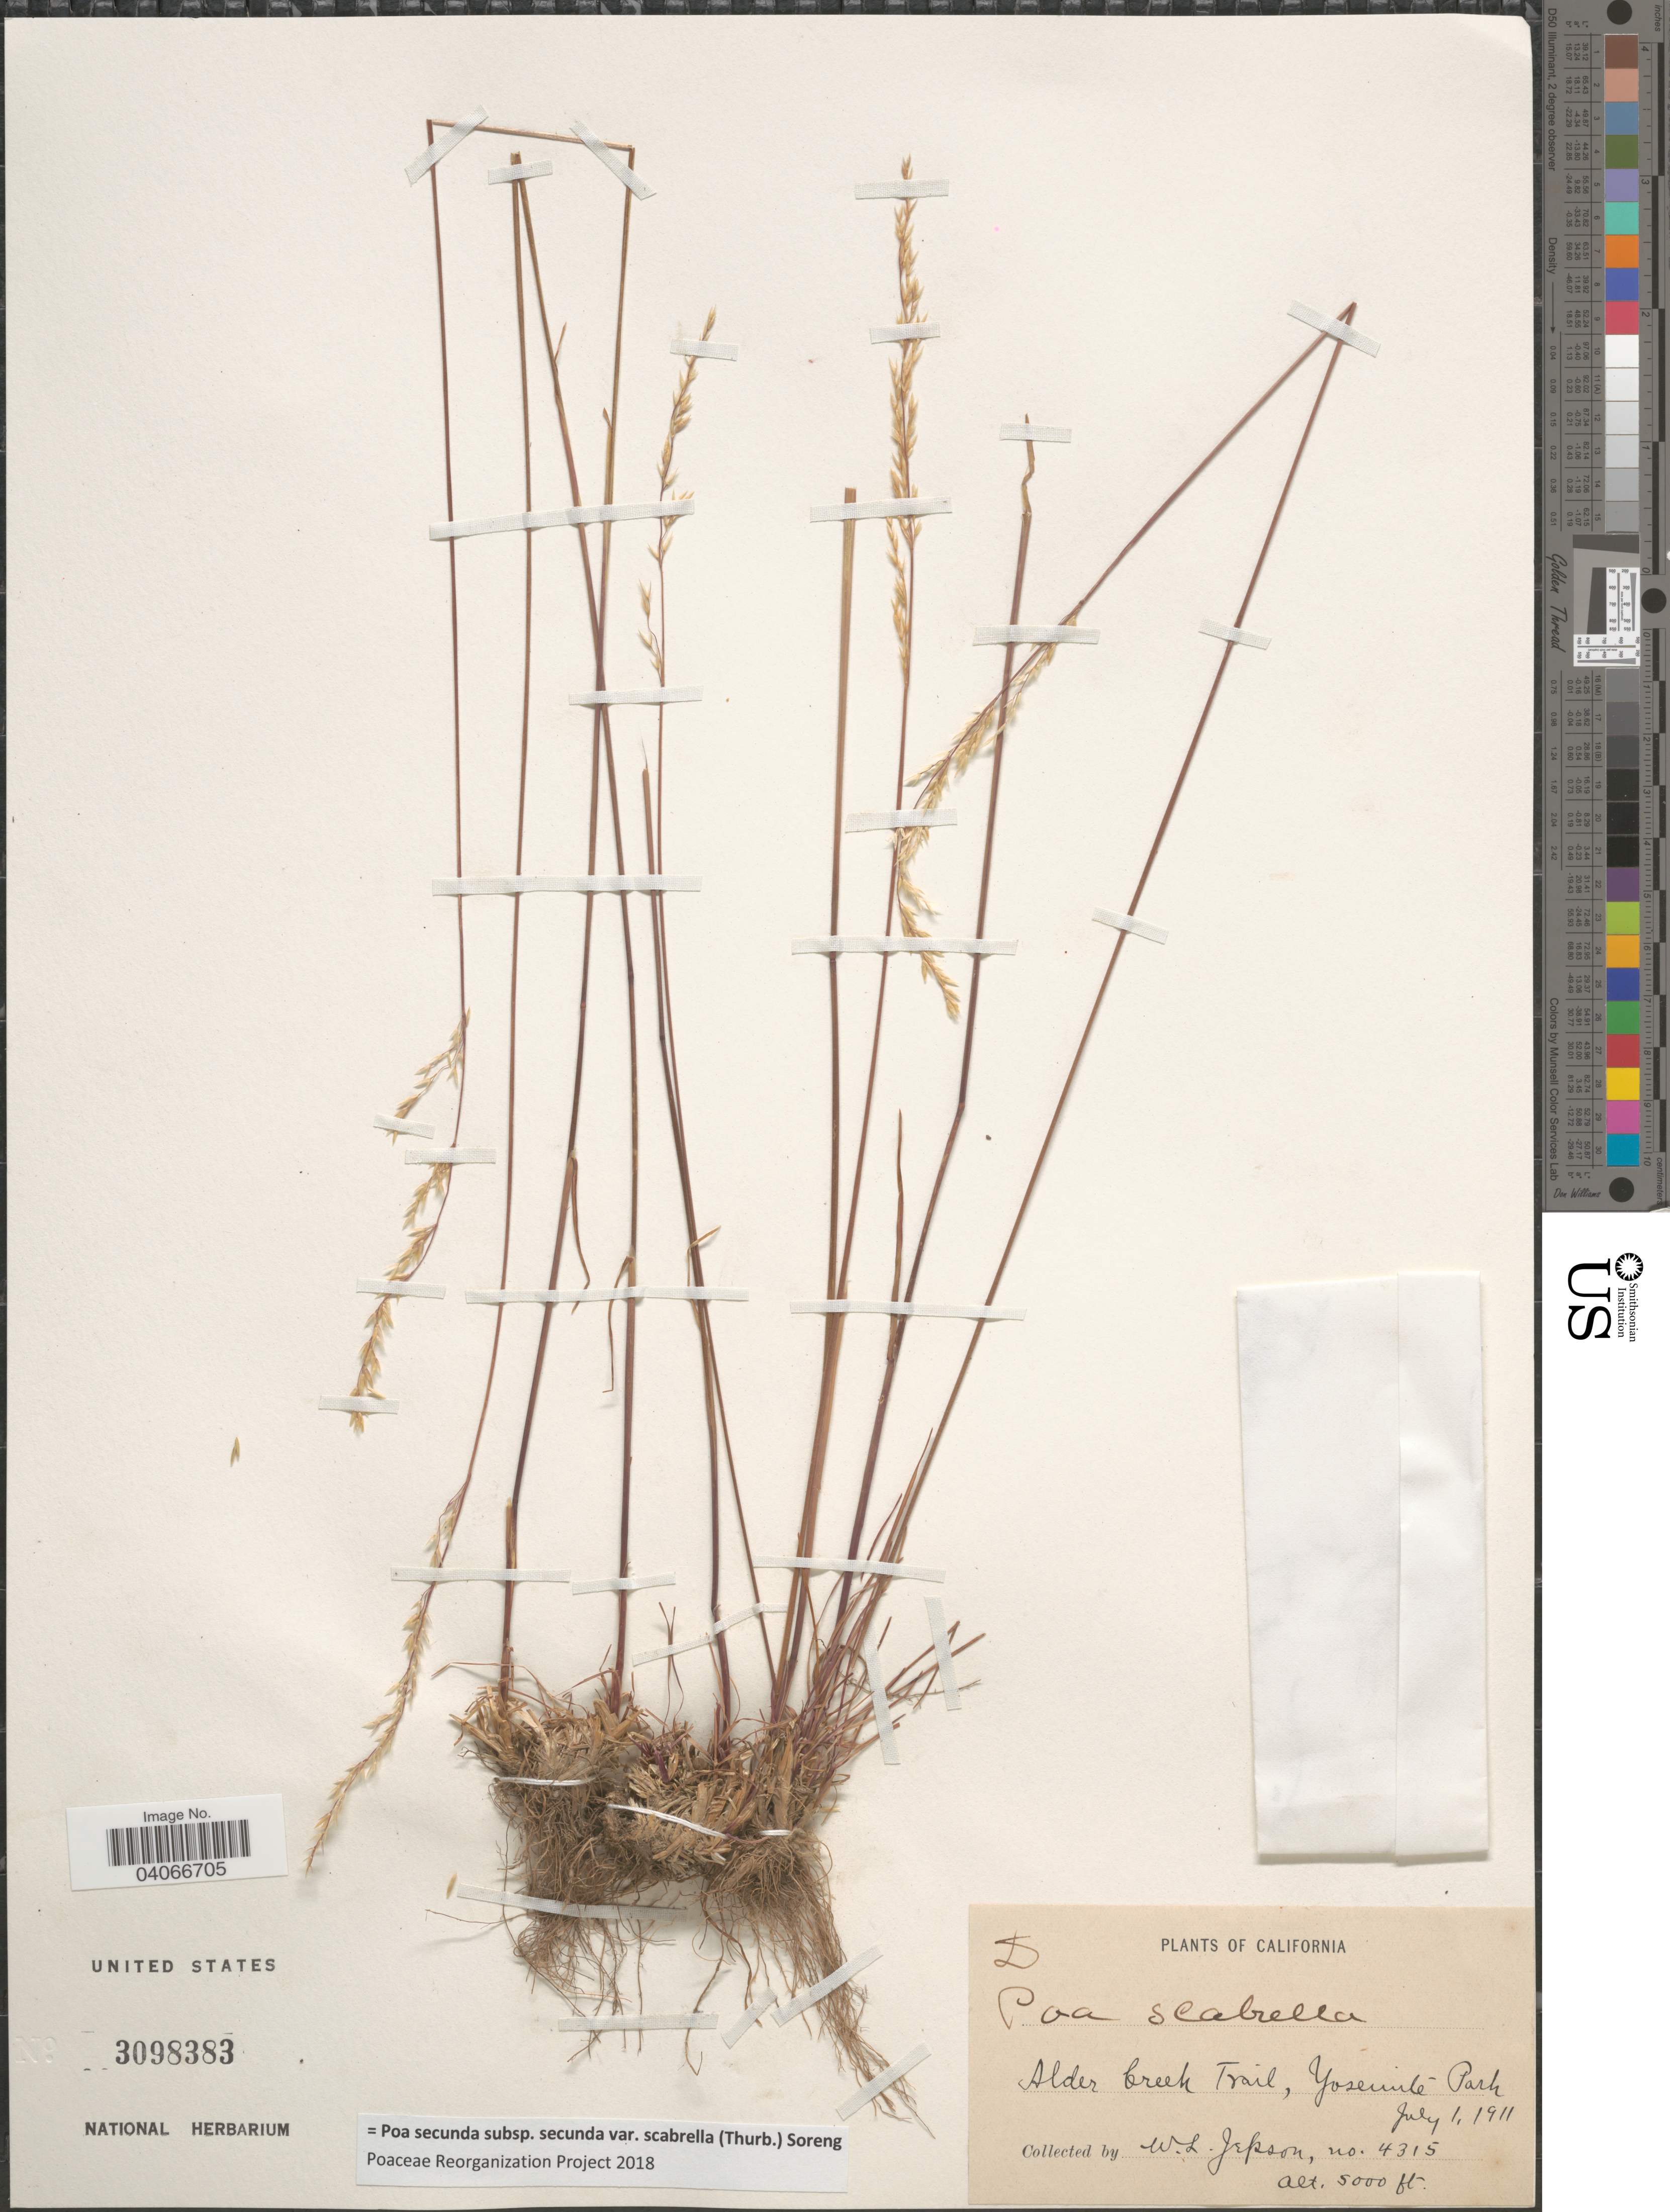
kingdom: Plantae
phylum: Tracheophyta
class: Liliopsida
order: Poales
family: Poaceae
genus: Poa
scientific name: Poa secunda subsp. secunda var. scabrella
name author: (Thurb.) Soreng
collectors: W. L. Jepson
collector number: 4315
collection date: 1911-07-01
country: United States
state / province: California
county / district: Mariposa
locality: Alder Creek Trail, Yosemite Park.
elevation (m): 1524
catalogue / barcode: US 3098383